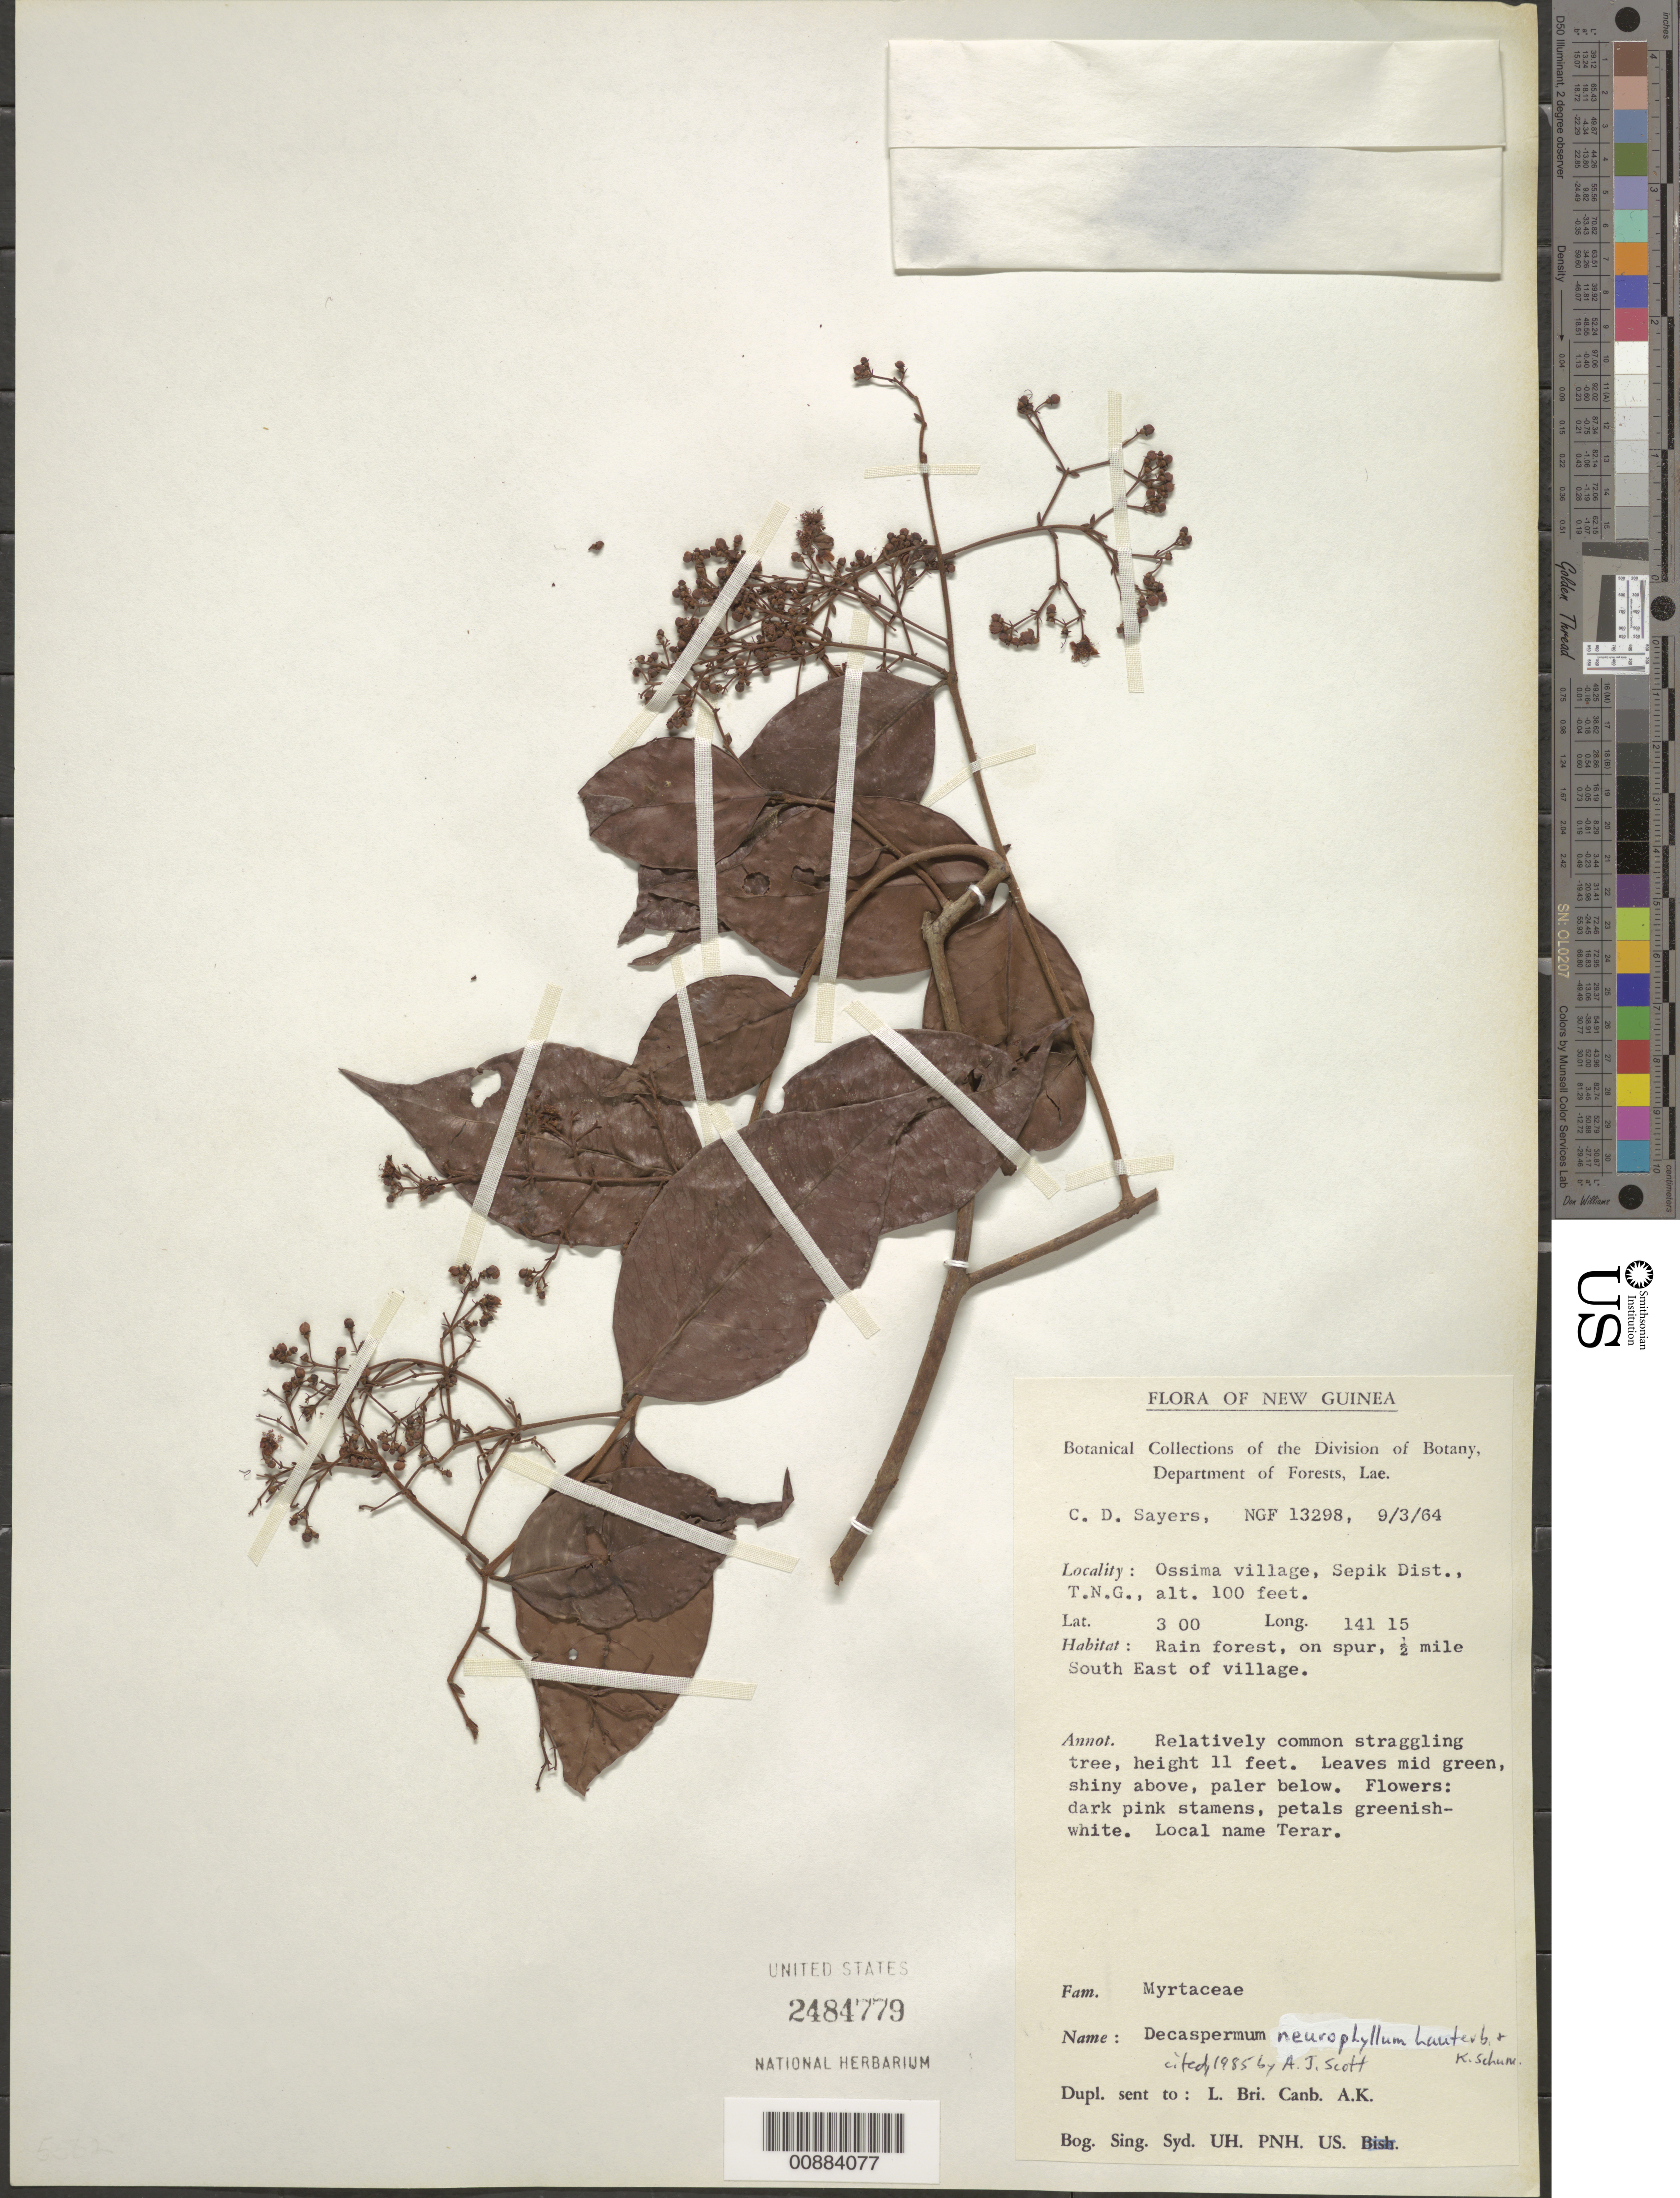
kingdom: Plantae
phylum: Tracheophyta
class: Magnoliopsida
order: Myrtales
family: Myrtaceae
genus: Decaspermum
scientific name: Decaspermum neurophyllum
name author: K. Schum. & Lauterb.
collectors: C. Sayers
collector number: NGF 13298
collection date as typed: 09 Mar 1964 or 03 Sep 1964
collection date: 1964-03-09 or 1964-09-03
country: Papua New Guinea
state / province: Sandaun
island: New Guinea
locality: Ossima village, Sepik Dist.[= Sanduan] T.N.G.; on spur, 1/2 mi. SE of village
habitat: rain forest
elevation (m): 30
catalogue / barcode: US 2484779